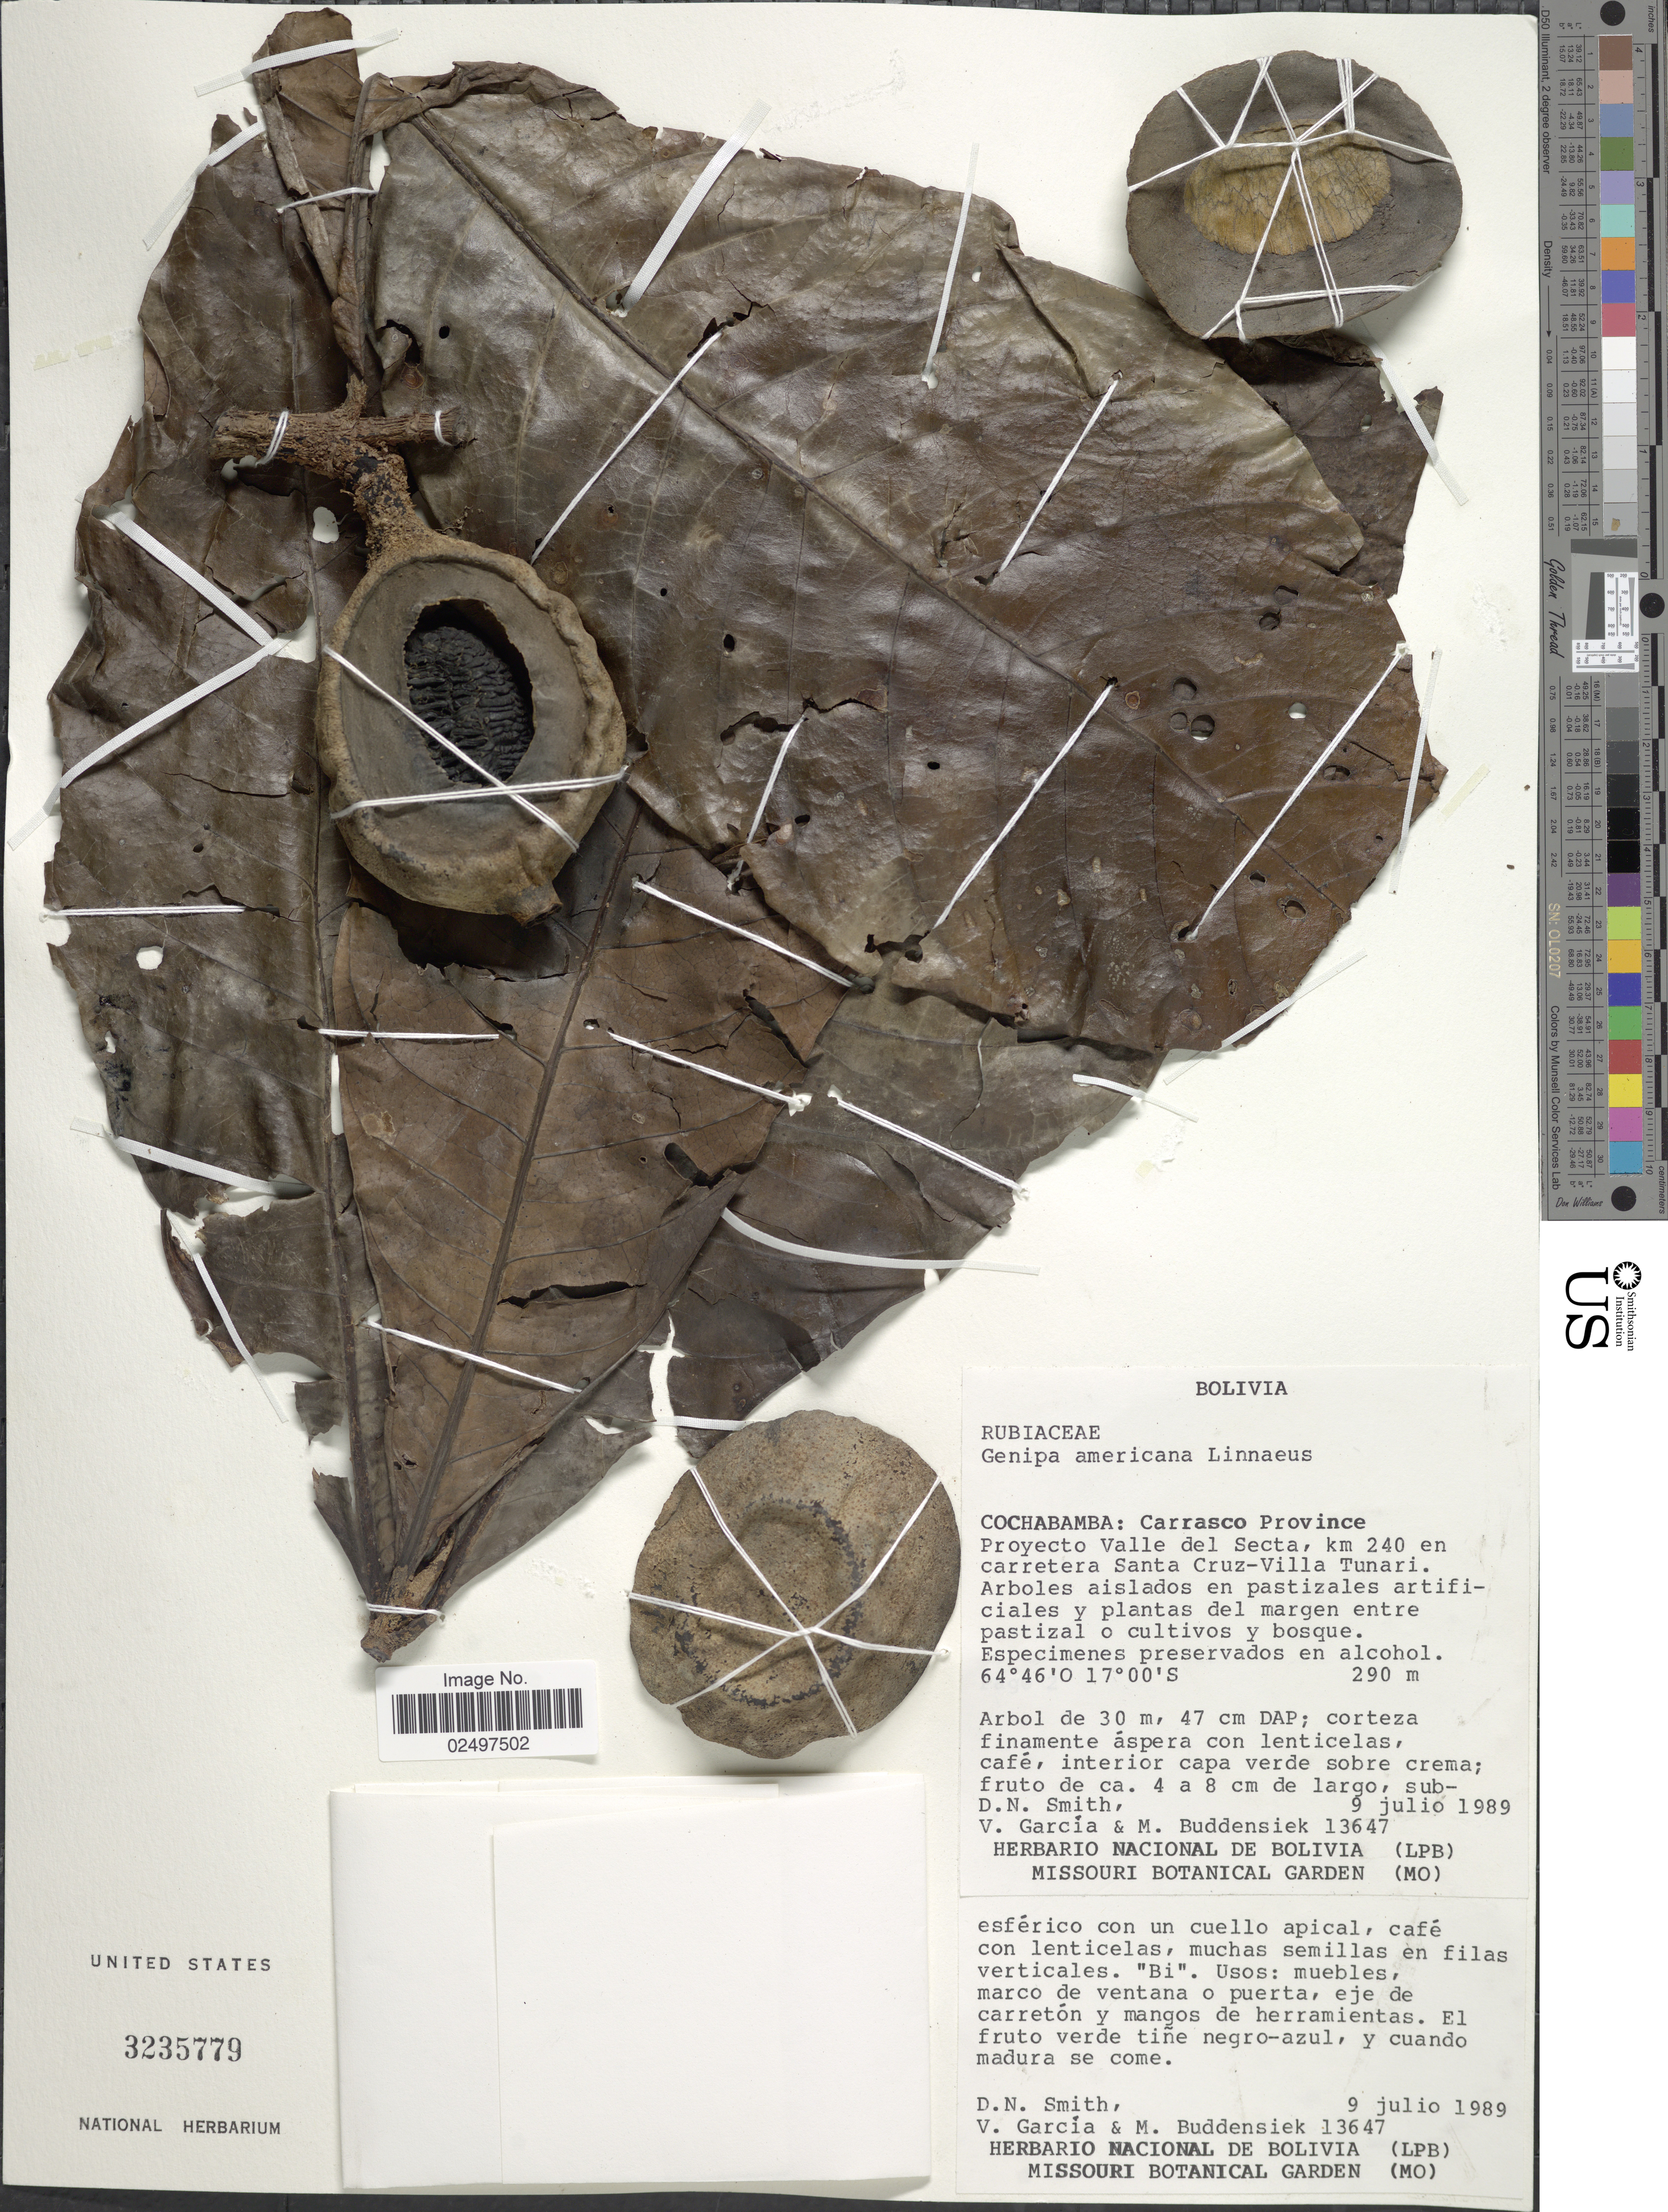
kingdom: Plantae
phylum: Tracheophyta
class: Magnoliopsida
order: Gentianales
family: Rubiaceae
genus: Genipa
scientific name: Genipa americana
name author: L.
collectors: D. Smith, V. Garcia & M. Buddensiek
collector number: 13647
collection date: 1989-07-09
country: Bolivia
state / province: Cochabamba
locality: Carrasco Province. Proyecto Valle del Secta, km 240 en carretera Santa Cruz- Villa Tunari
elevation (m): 290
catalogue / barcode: US 3235779